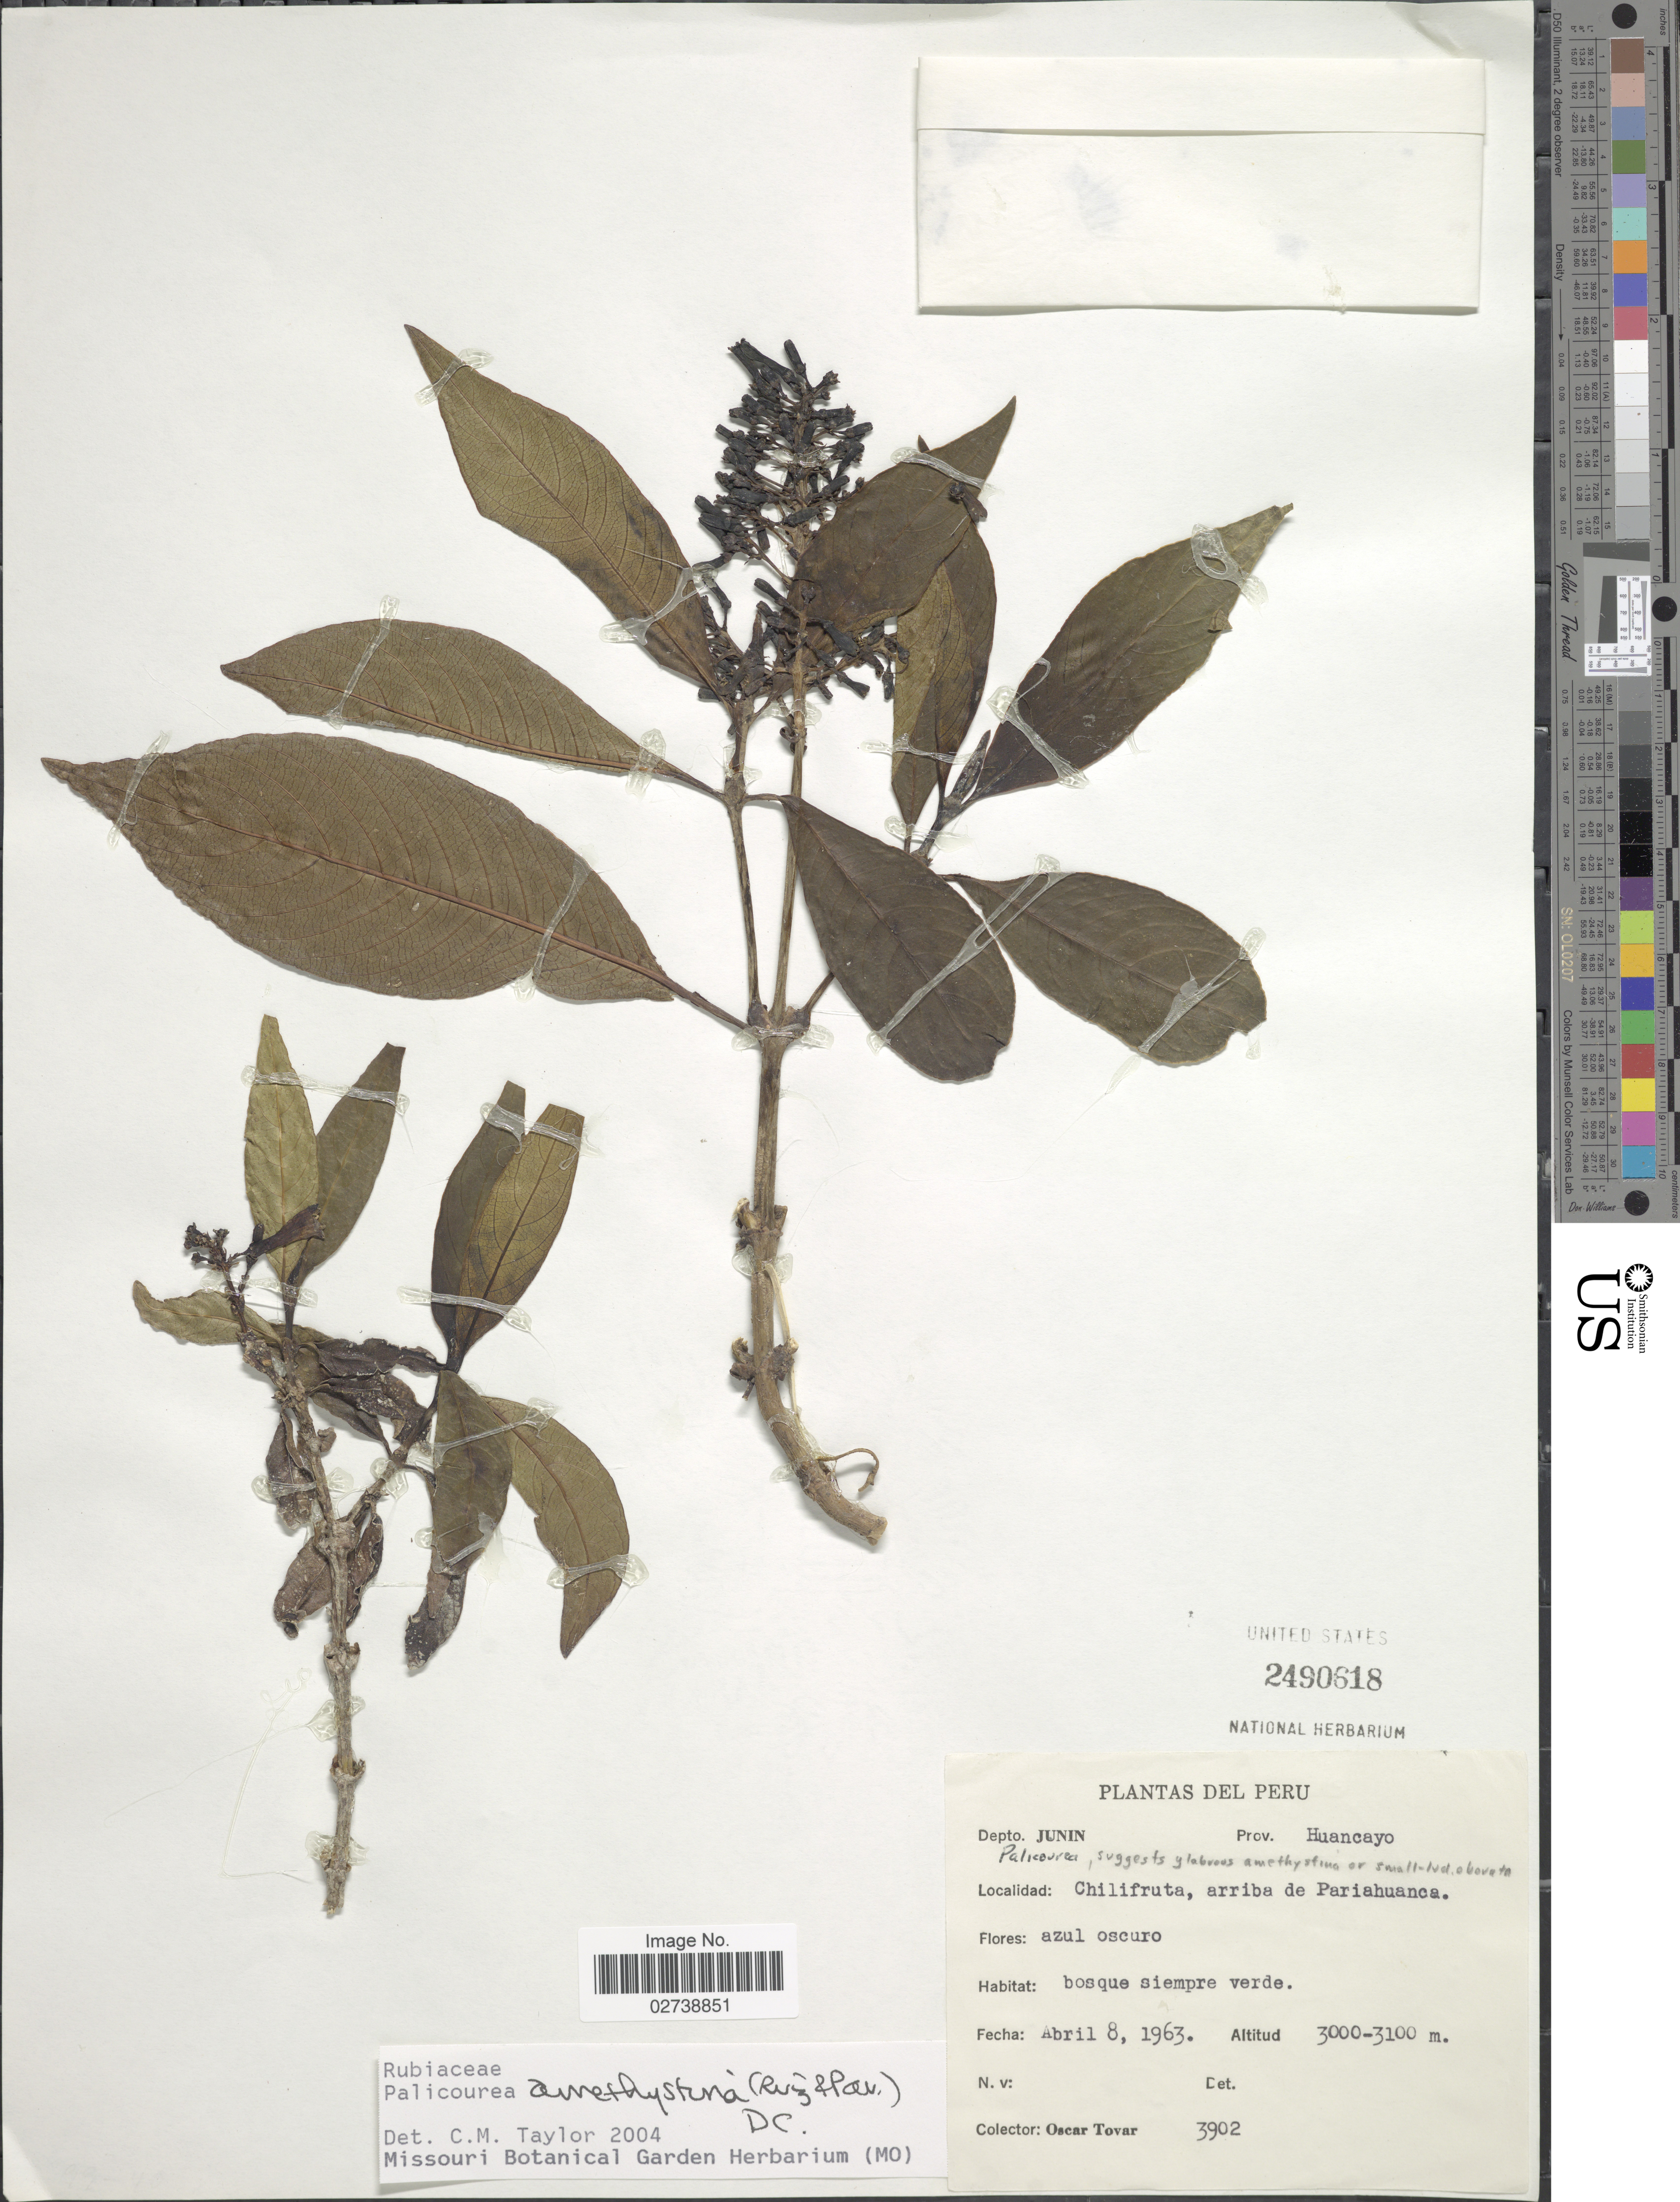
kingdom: Plantae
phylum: Tracheophyta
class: Magnoliopsida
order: Gentianales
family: Rubiaceae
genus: Palicourea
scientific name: Palicourea amethystina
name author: (Ruiz & Pav.) DC.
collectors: Ó. Tovar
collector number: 3902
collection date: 1963-04-08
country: Peru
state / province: Junín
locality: Depto. Junin, Prov. Huancayo, Chilifruta, arriba de Pariahuanca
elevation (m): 3000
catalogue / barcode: US 2490618